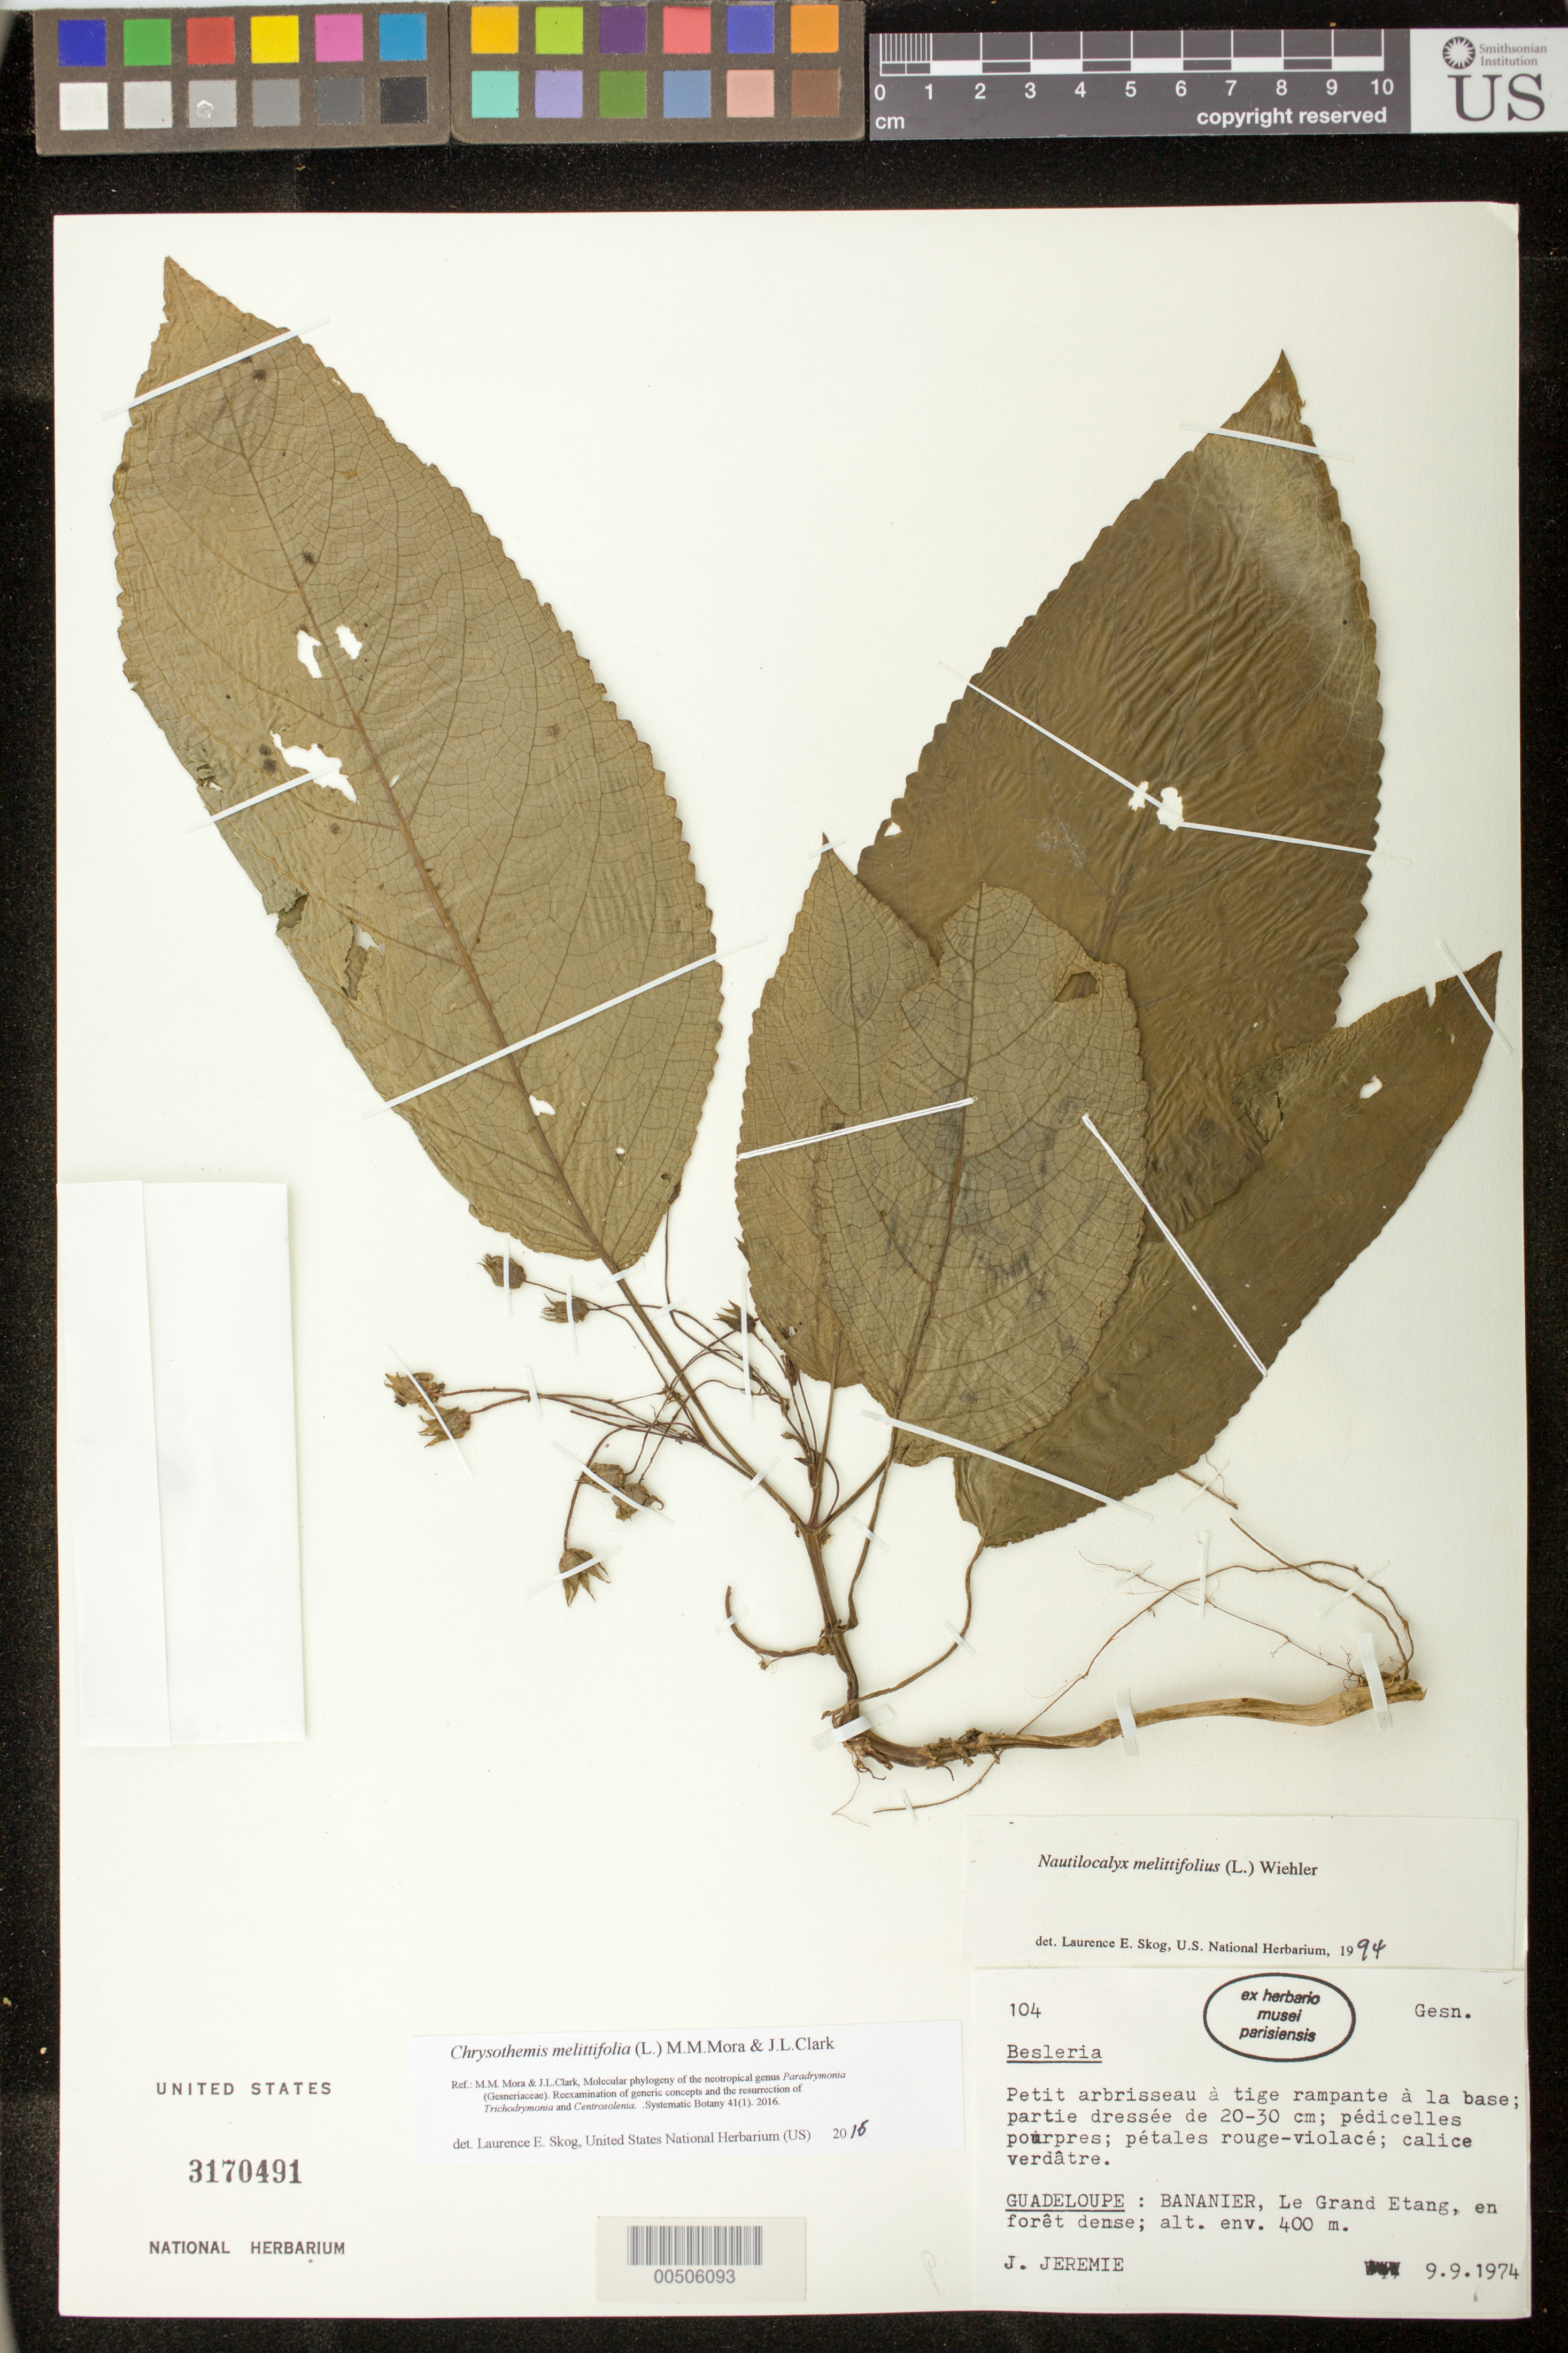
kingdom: Plantae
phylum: Tracheophyta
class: Magnoliopsida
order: Lamiales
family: Gesneriaceae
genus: Chrysothemis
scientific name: Chrysothemis melittifolia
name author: (L.) M.M. Mora & J.L. Clark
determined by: Skog, Laurence E.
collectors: J. Jérémie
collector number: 104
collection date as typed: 09 Sep 1974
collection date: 1974-09-09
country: Grenada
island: Grenada I.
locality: Bananier, La Grand Etang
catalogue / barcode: US 3170491